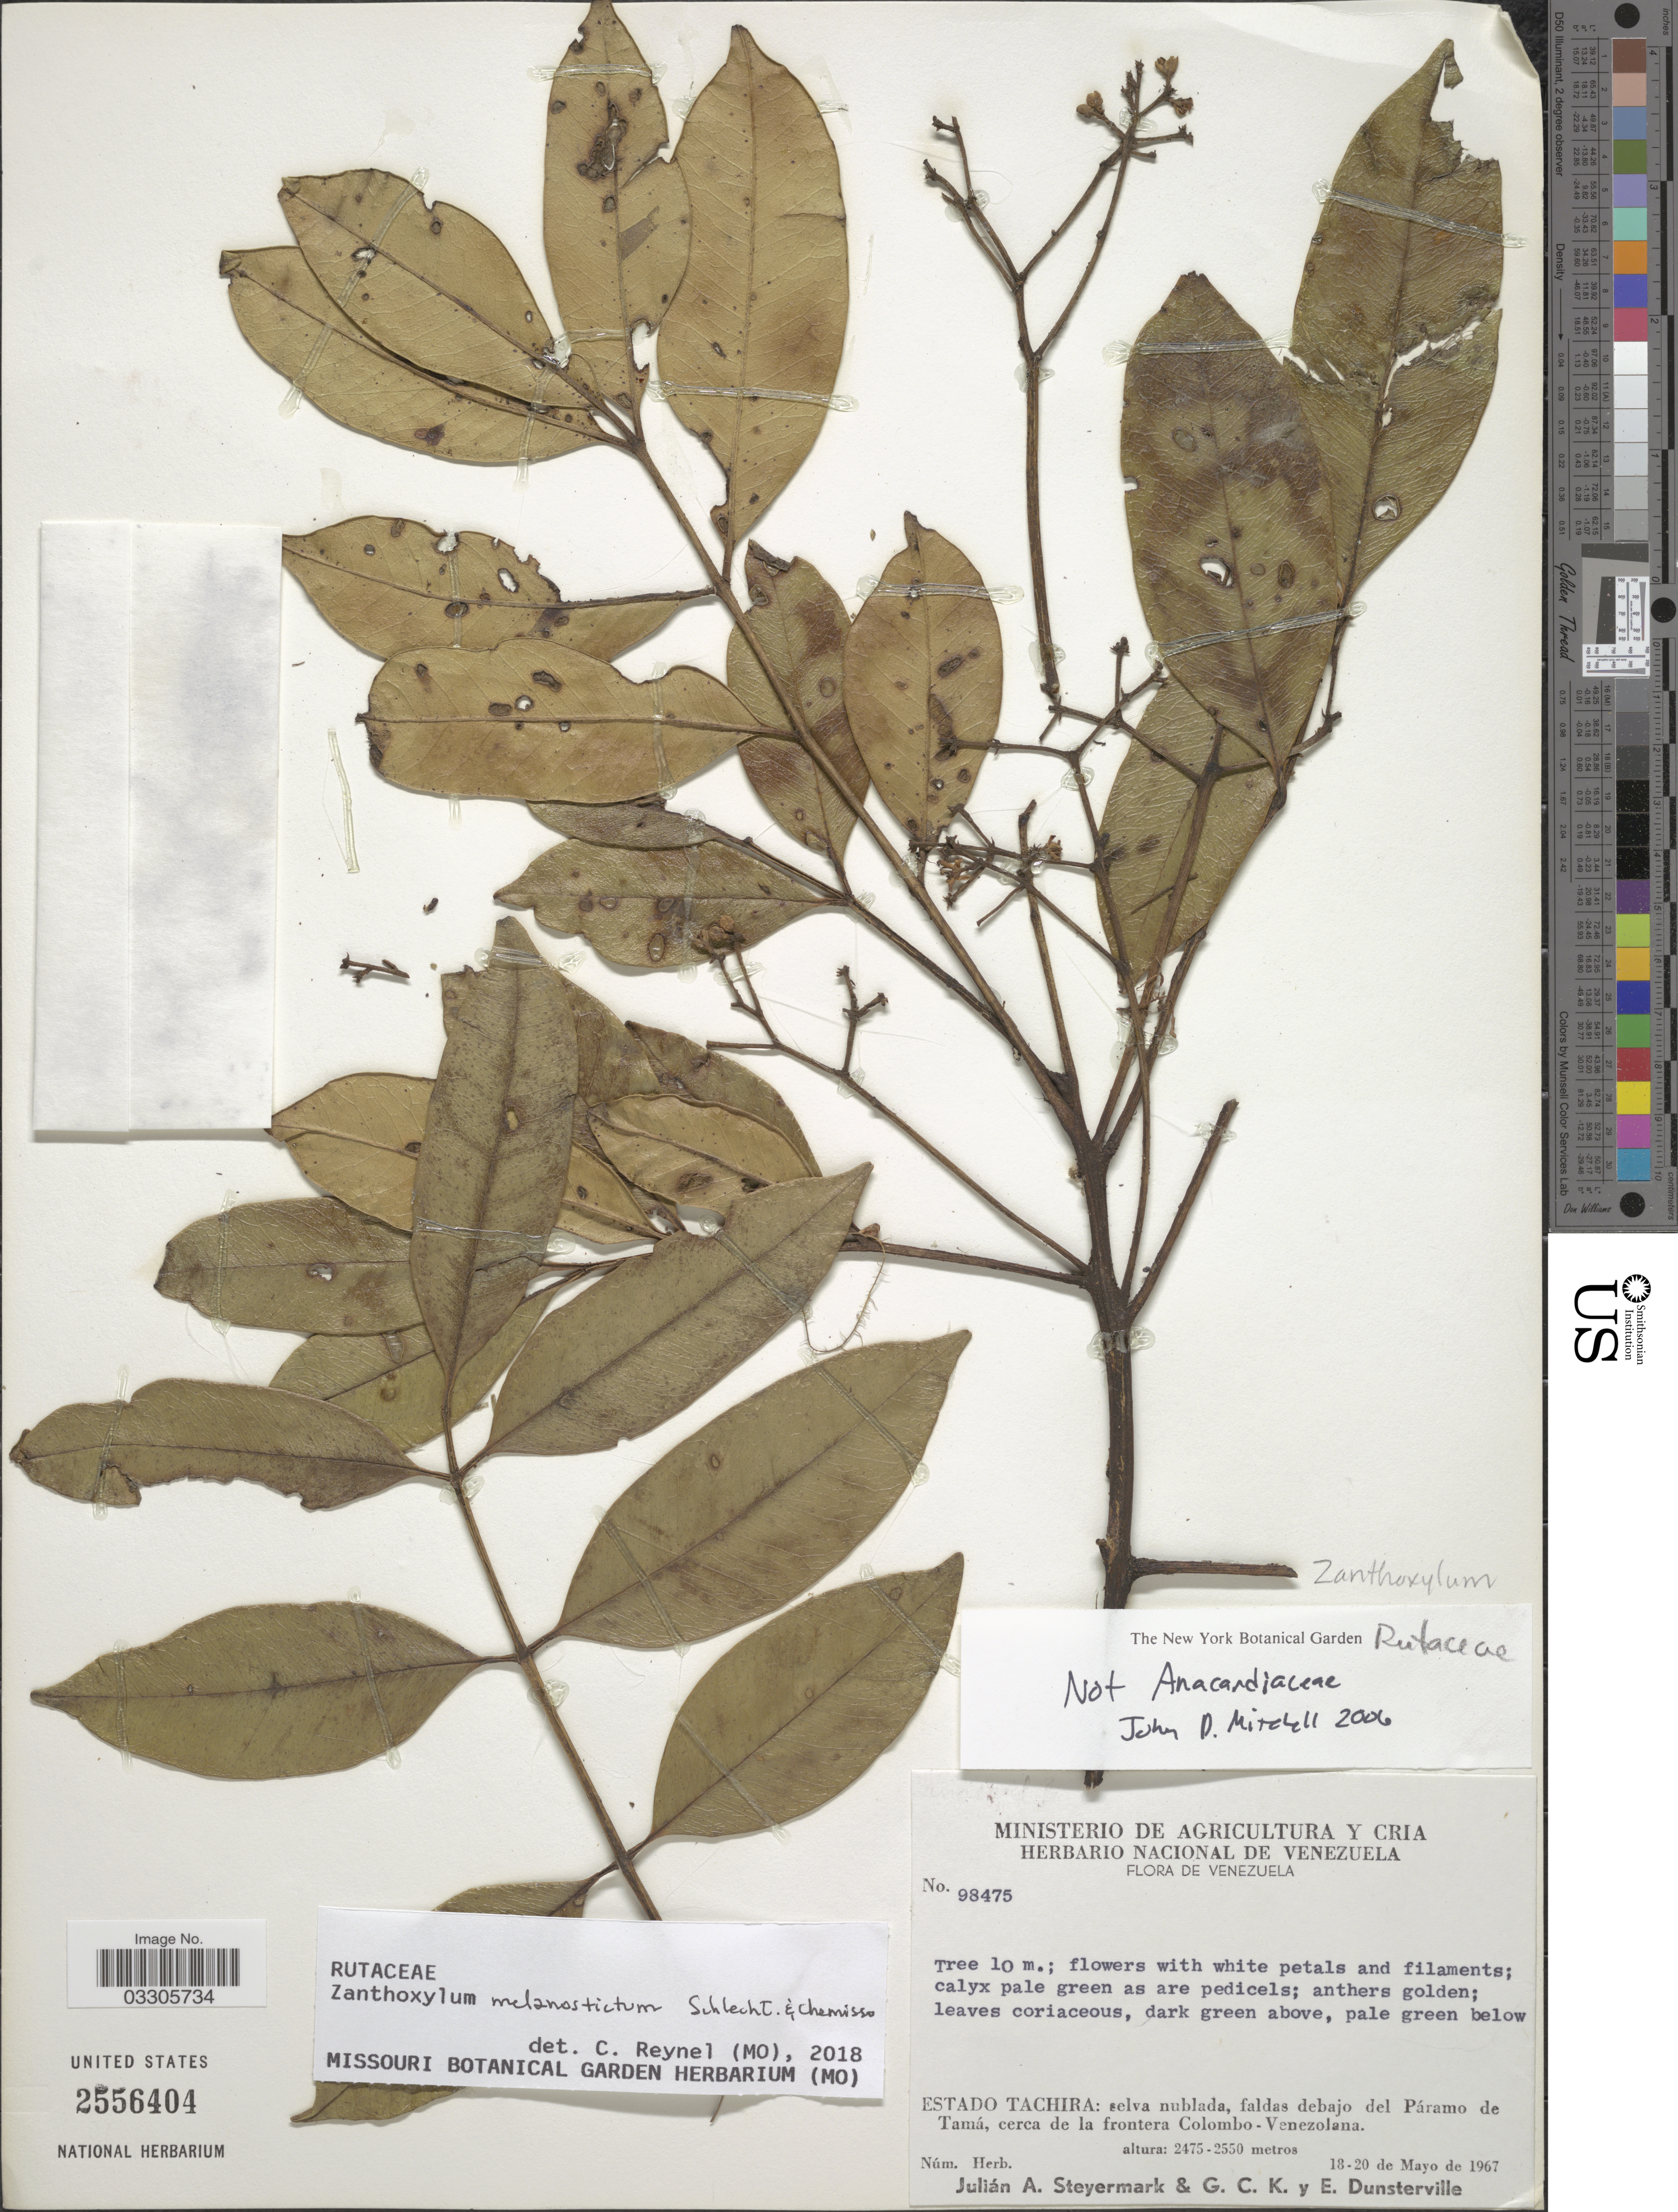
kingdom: Plantae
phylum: Tracheophyta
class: Magnoliopsida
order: Sapindales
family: Rutaceae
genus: Zanthoxylum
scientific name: Zanthoxylum melanostictum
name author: Schltdl. & Cham.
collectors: J. Steyermark, G. C. K. Dunsterville & E. Dunsterville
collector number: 98475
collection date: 1967-03-18/1967-05-20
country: Venezuela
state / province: Tachira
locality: Selva nublada, faldas debajo del Páramo de Tamá, cerca de la frontera Colombo-Venezolana.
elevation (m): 2475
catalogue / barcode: US 2556404